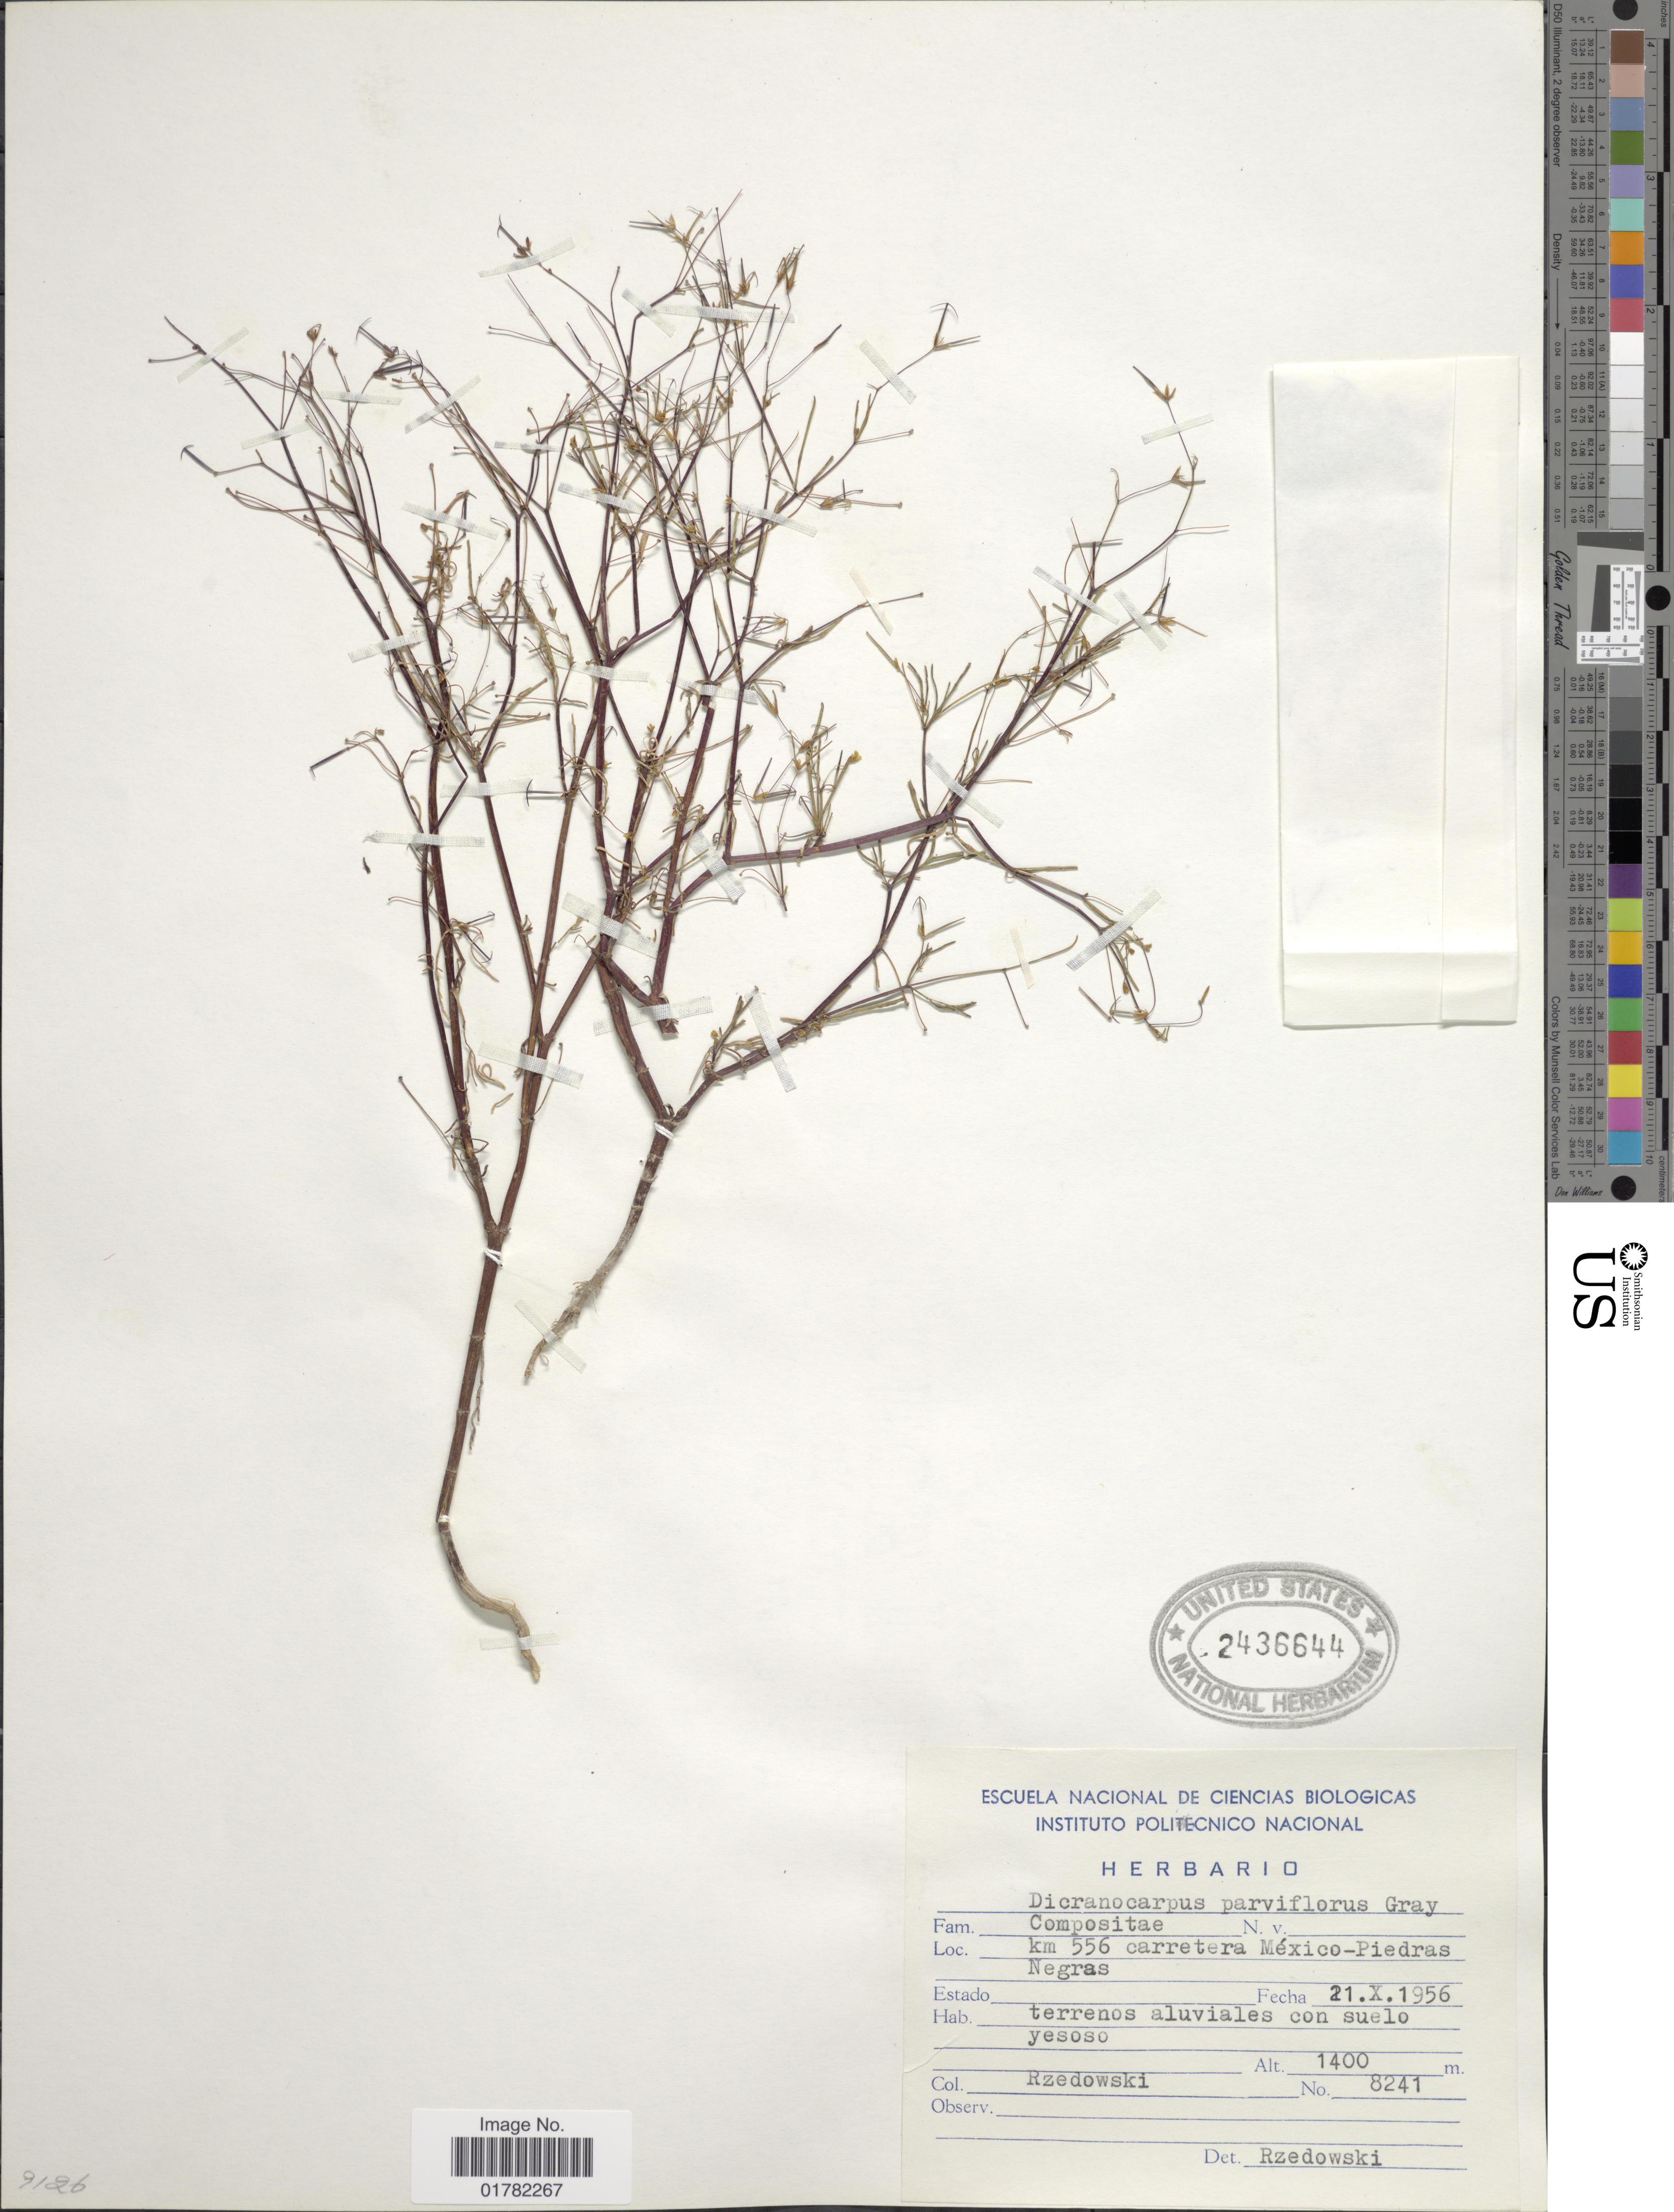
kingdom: Plantae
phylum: Tracheophyta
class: Magnoliopsida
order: Asterales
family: Asteraceae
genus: Dicranocarpus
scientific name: Dicranocarpus parviflorus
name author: A. Gray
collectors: Rzedowski, --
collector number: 8241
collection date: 1956-10-21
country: Mexico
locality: Km 556 carreterea México-Piedras Negras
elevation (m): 1400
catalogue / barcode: US 2436644